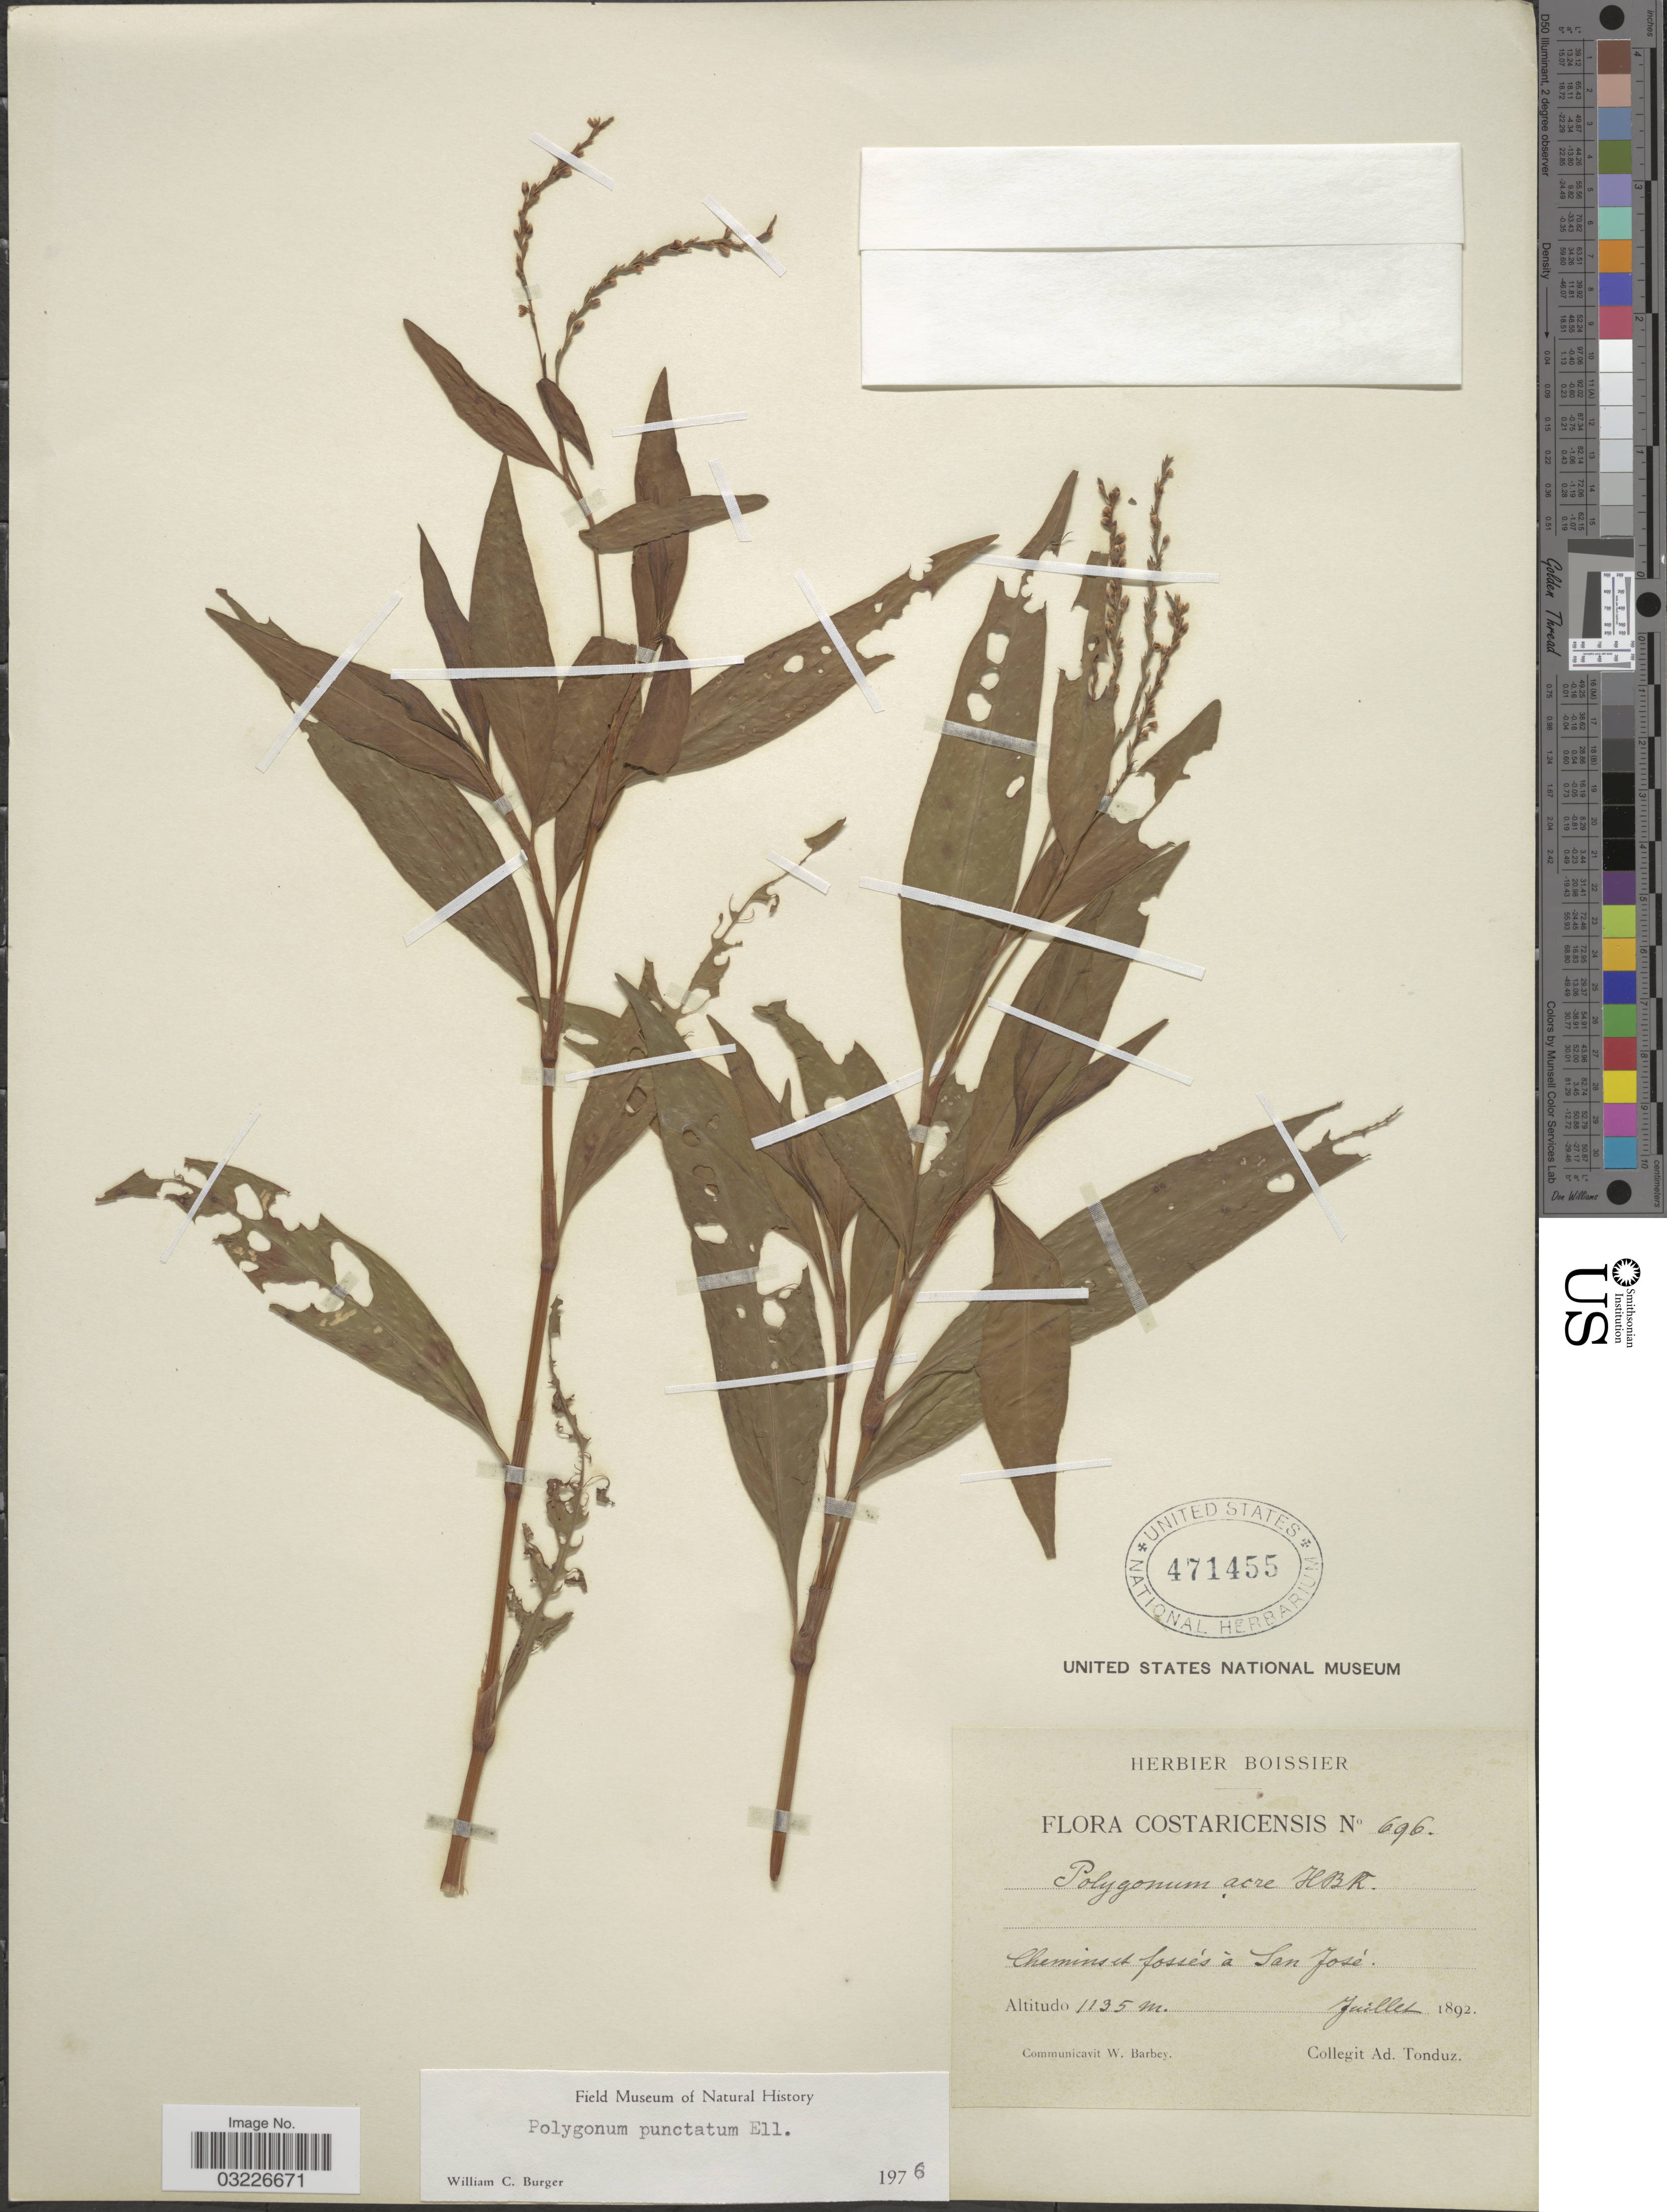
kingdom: Plantae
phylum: Tracheophyta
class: Magnoliopsida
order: Caryophyllales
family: Polygonaceae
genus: Persicaria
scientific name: Persicaria punctata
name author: (Elliott) Small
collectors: A. Tonduz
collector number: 696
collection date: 1892-07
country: Costa Rica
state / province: San José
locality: Chemins et fossés à San José.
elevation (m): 1135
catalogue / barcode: US 471455